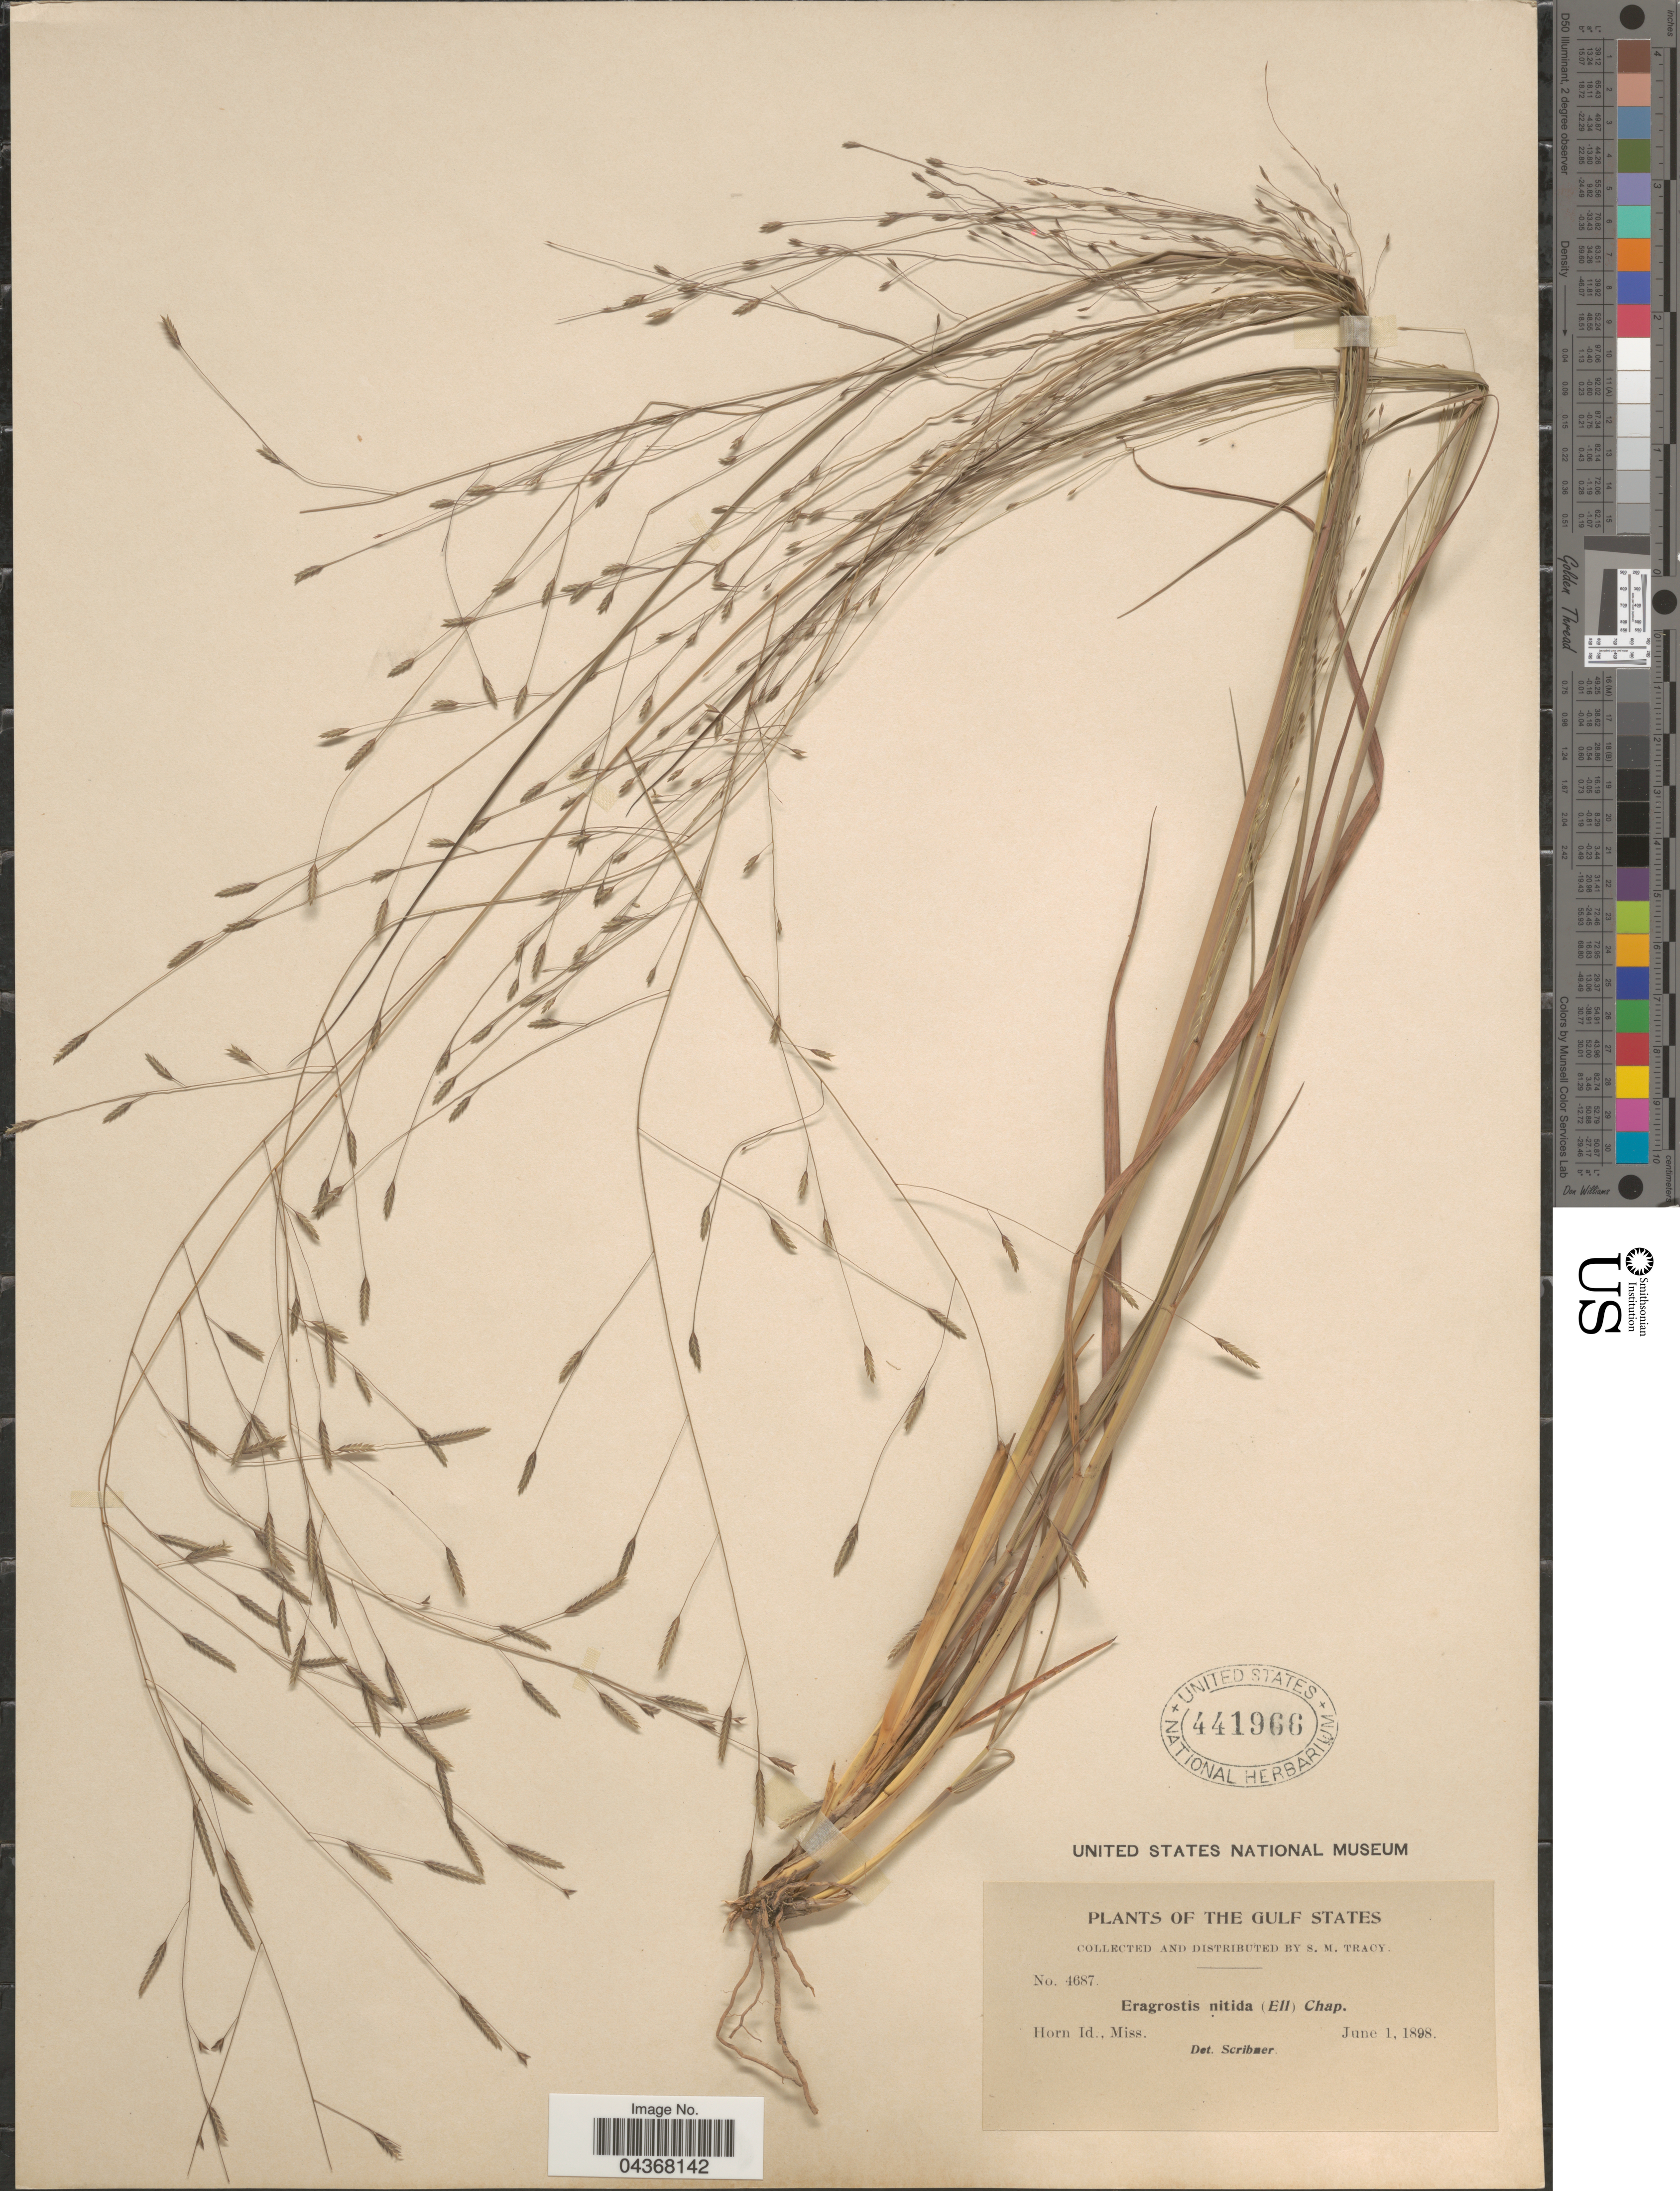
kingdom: Plantae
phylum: Tracheophyta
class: Liliopsida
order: Poales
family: Poaceae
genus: Eragrostis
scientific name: Eragrostis elliottii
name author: S. Watson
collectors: S. M. Tracy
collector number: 4687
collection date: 1898-06-01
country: United States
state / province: Mississippi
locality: The Gulf States. Horn Id.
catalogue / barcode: US 441966